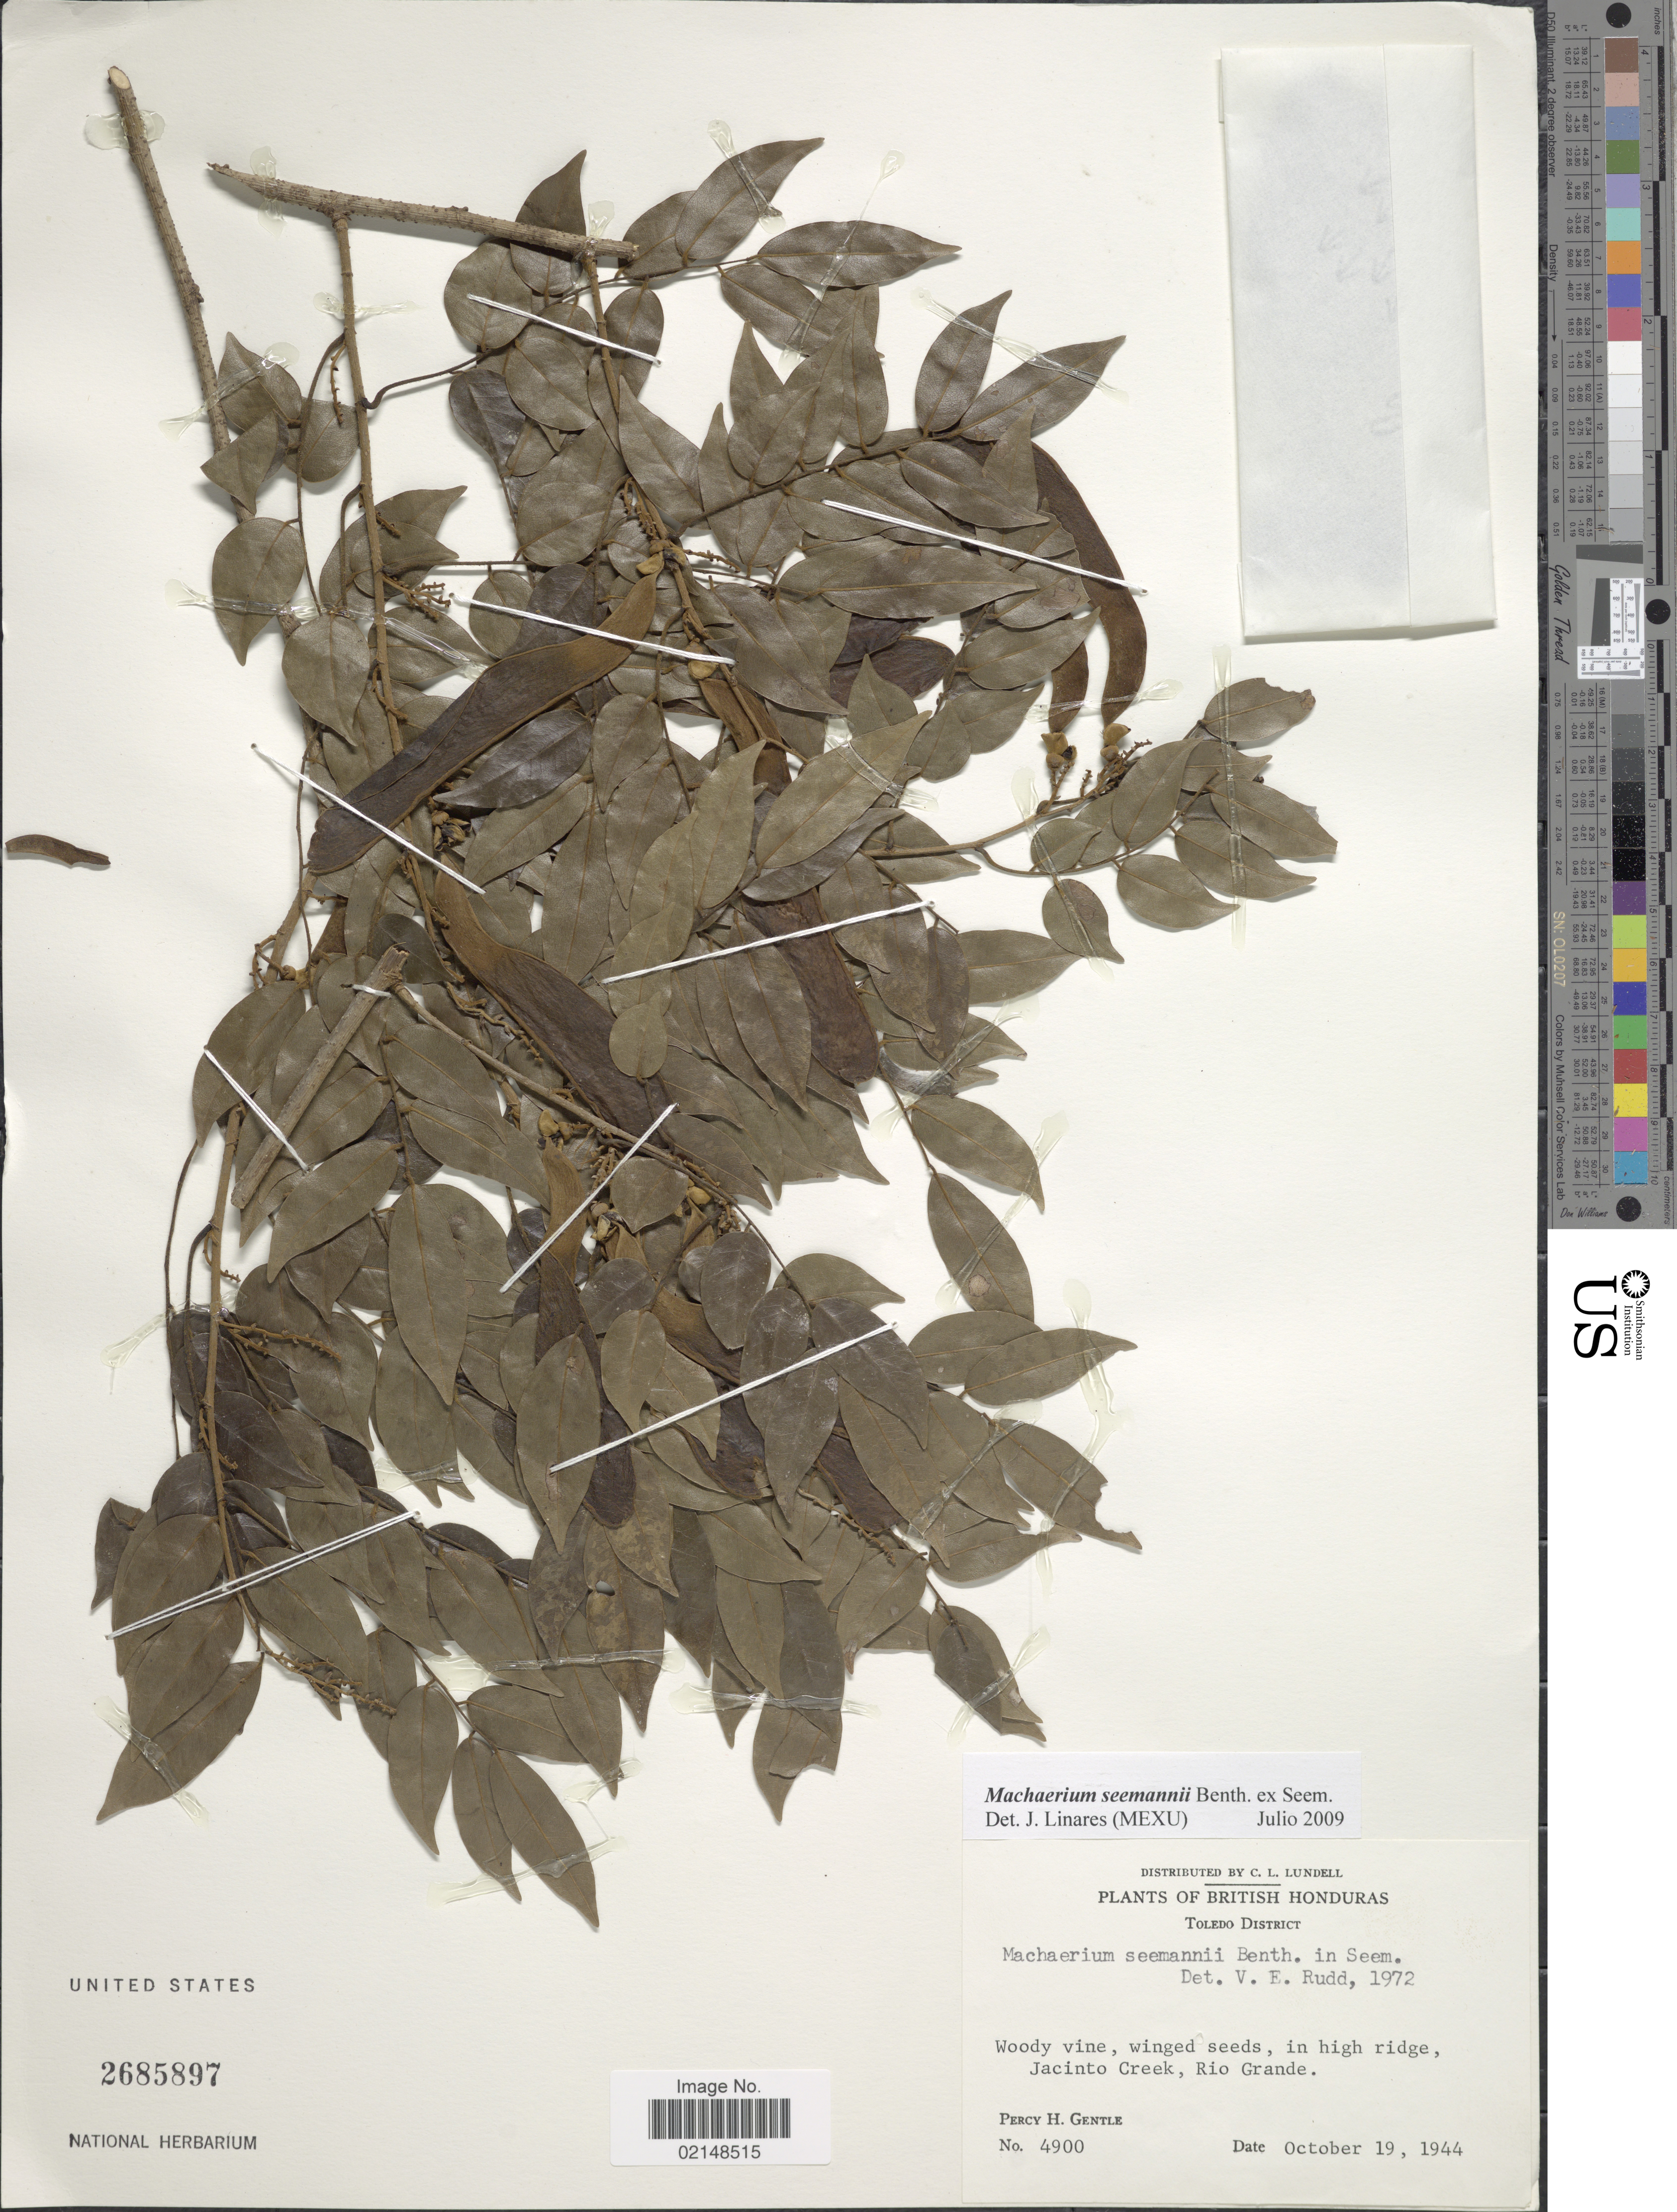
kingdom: Plantae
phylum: Tracheophyta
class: Magnoliopsida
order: Fabales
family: Fabaceae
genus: Machaerium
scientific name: Machaerium seemanni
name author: Benth. in Seem.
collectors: P. H. Gentle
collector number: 4900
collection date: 1944-10-19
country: Belize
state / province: Toledo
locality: British Honduras, Toledo District, Woody vine, Jacinto Creek, Rio Grande.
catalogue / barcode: US 2685897